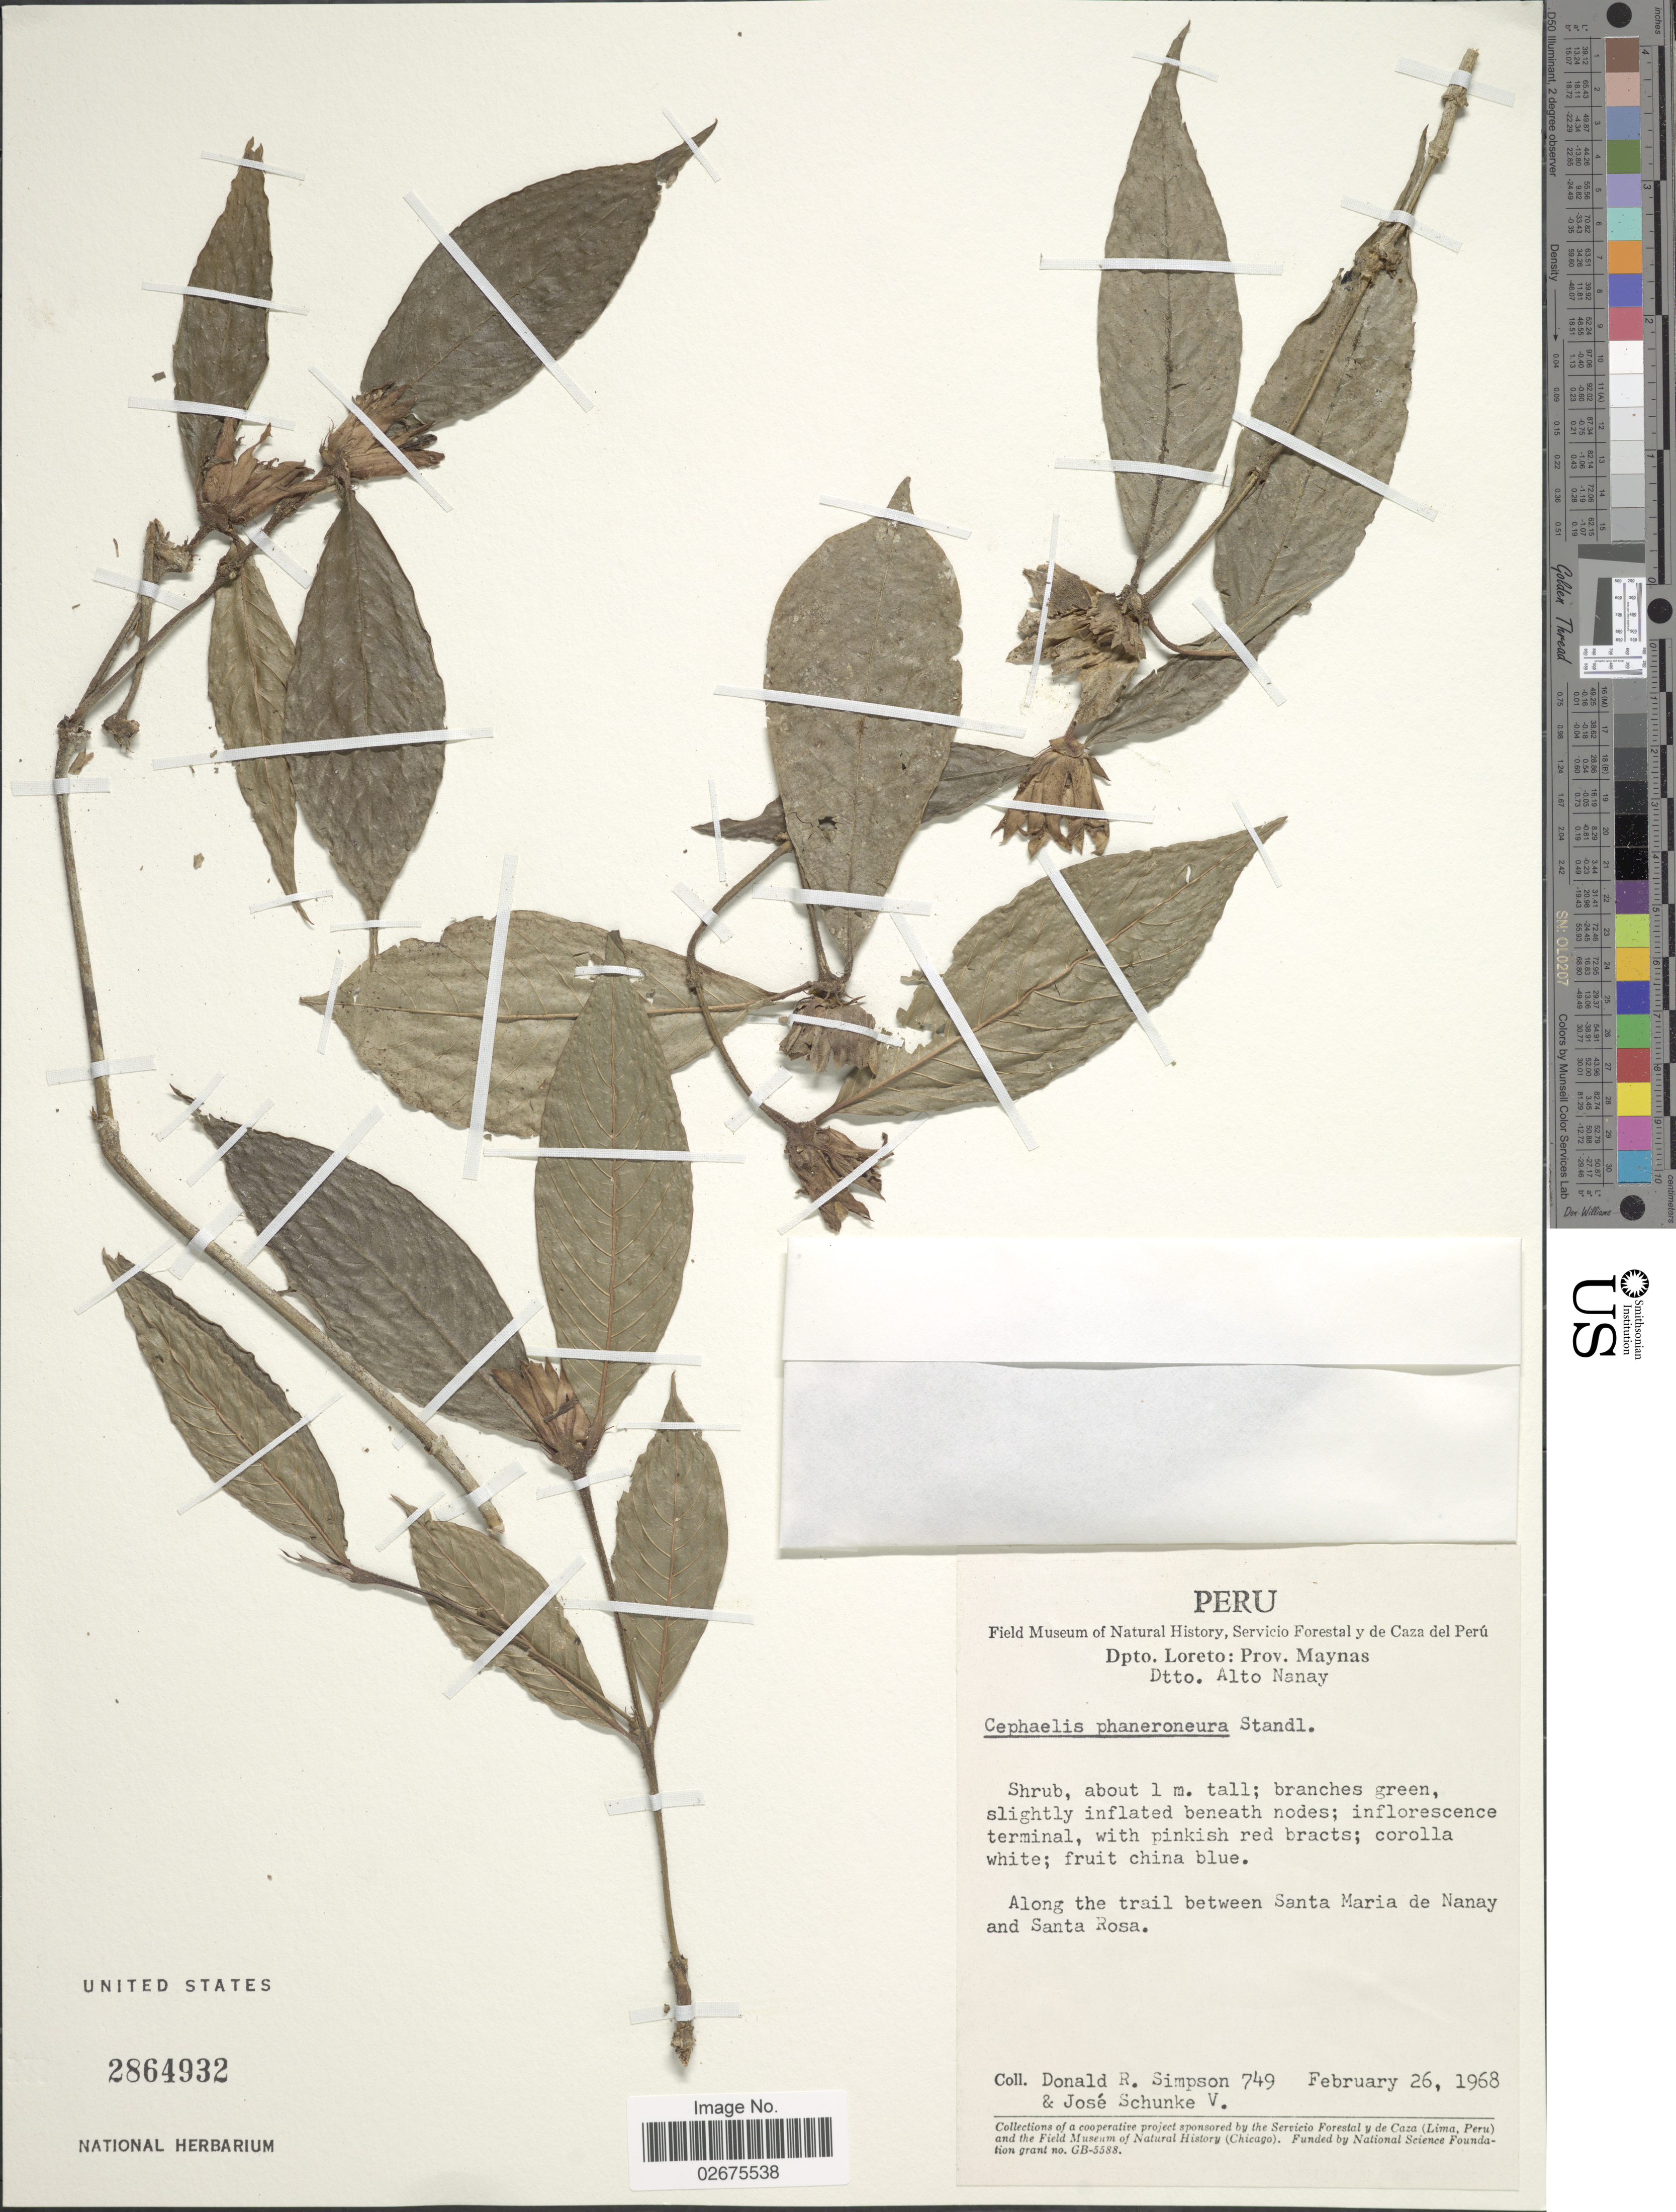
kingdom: Plantae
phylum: Tracheophyta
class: Magnoliopsida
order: Gentianales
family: Rubiaceae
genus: Cephaelis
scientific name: Cephaelis phaneroneura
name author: Standl.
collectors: D. R. Simpson & J. Schunke Vigo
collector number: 749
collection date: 1968-02-26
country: Peru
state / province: Loreto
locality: Prov. Maynas. Dtto. Alnay. Along the trail between Santa Maria de Nanay and Santa Rosa.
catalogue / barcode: US 2864932